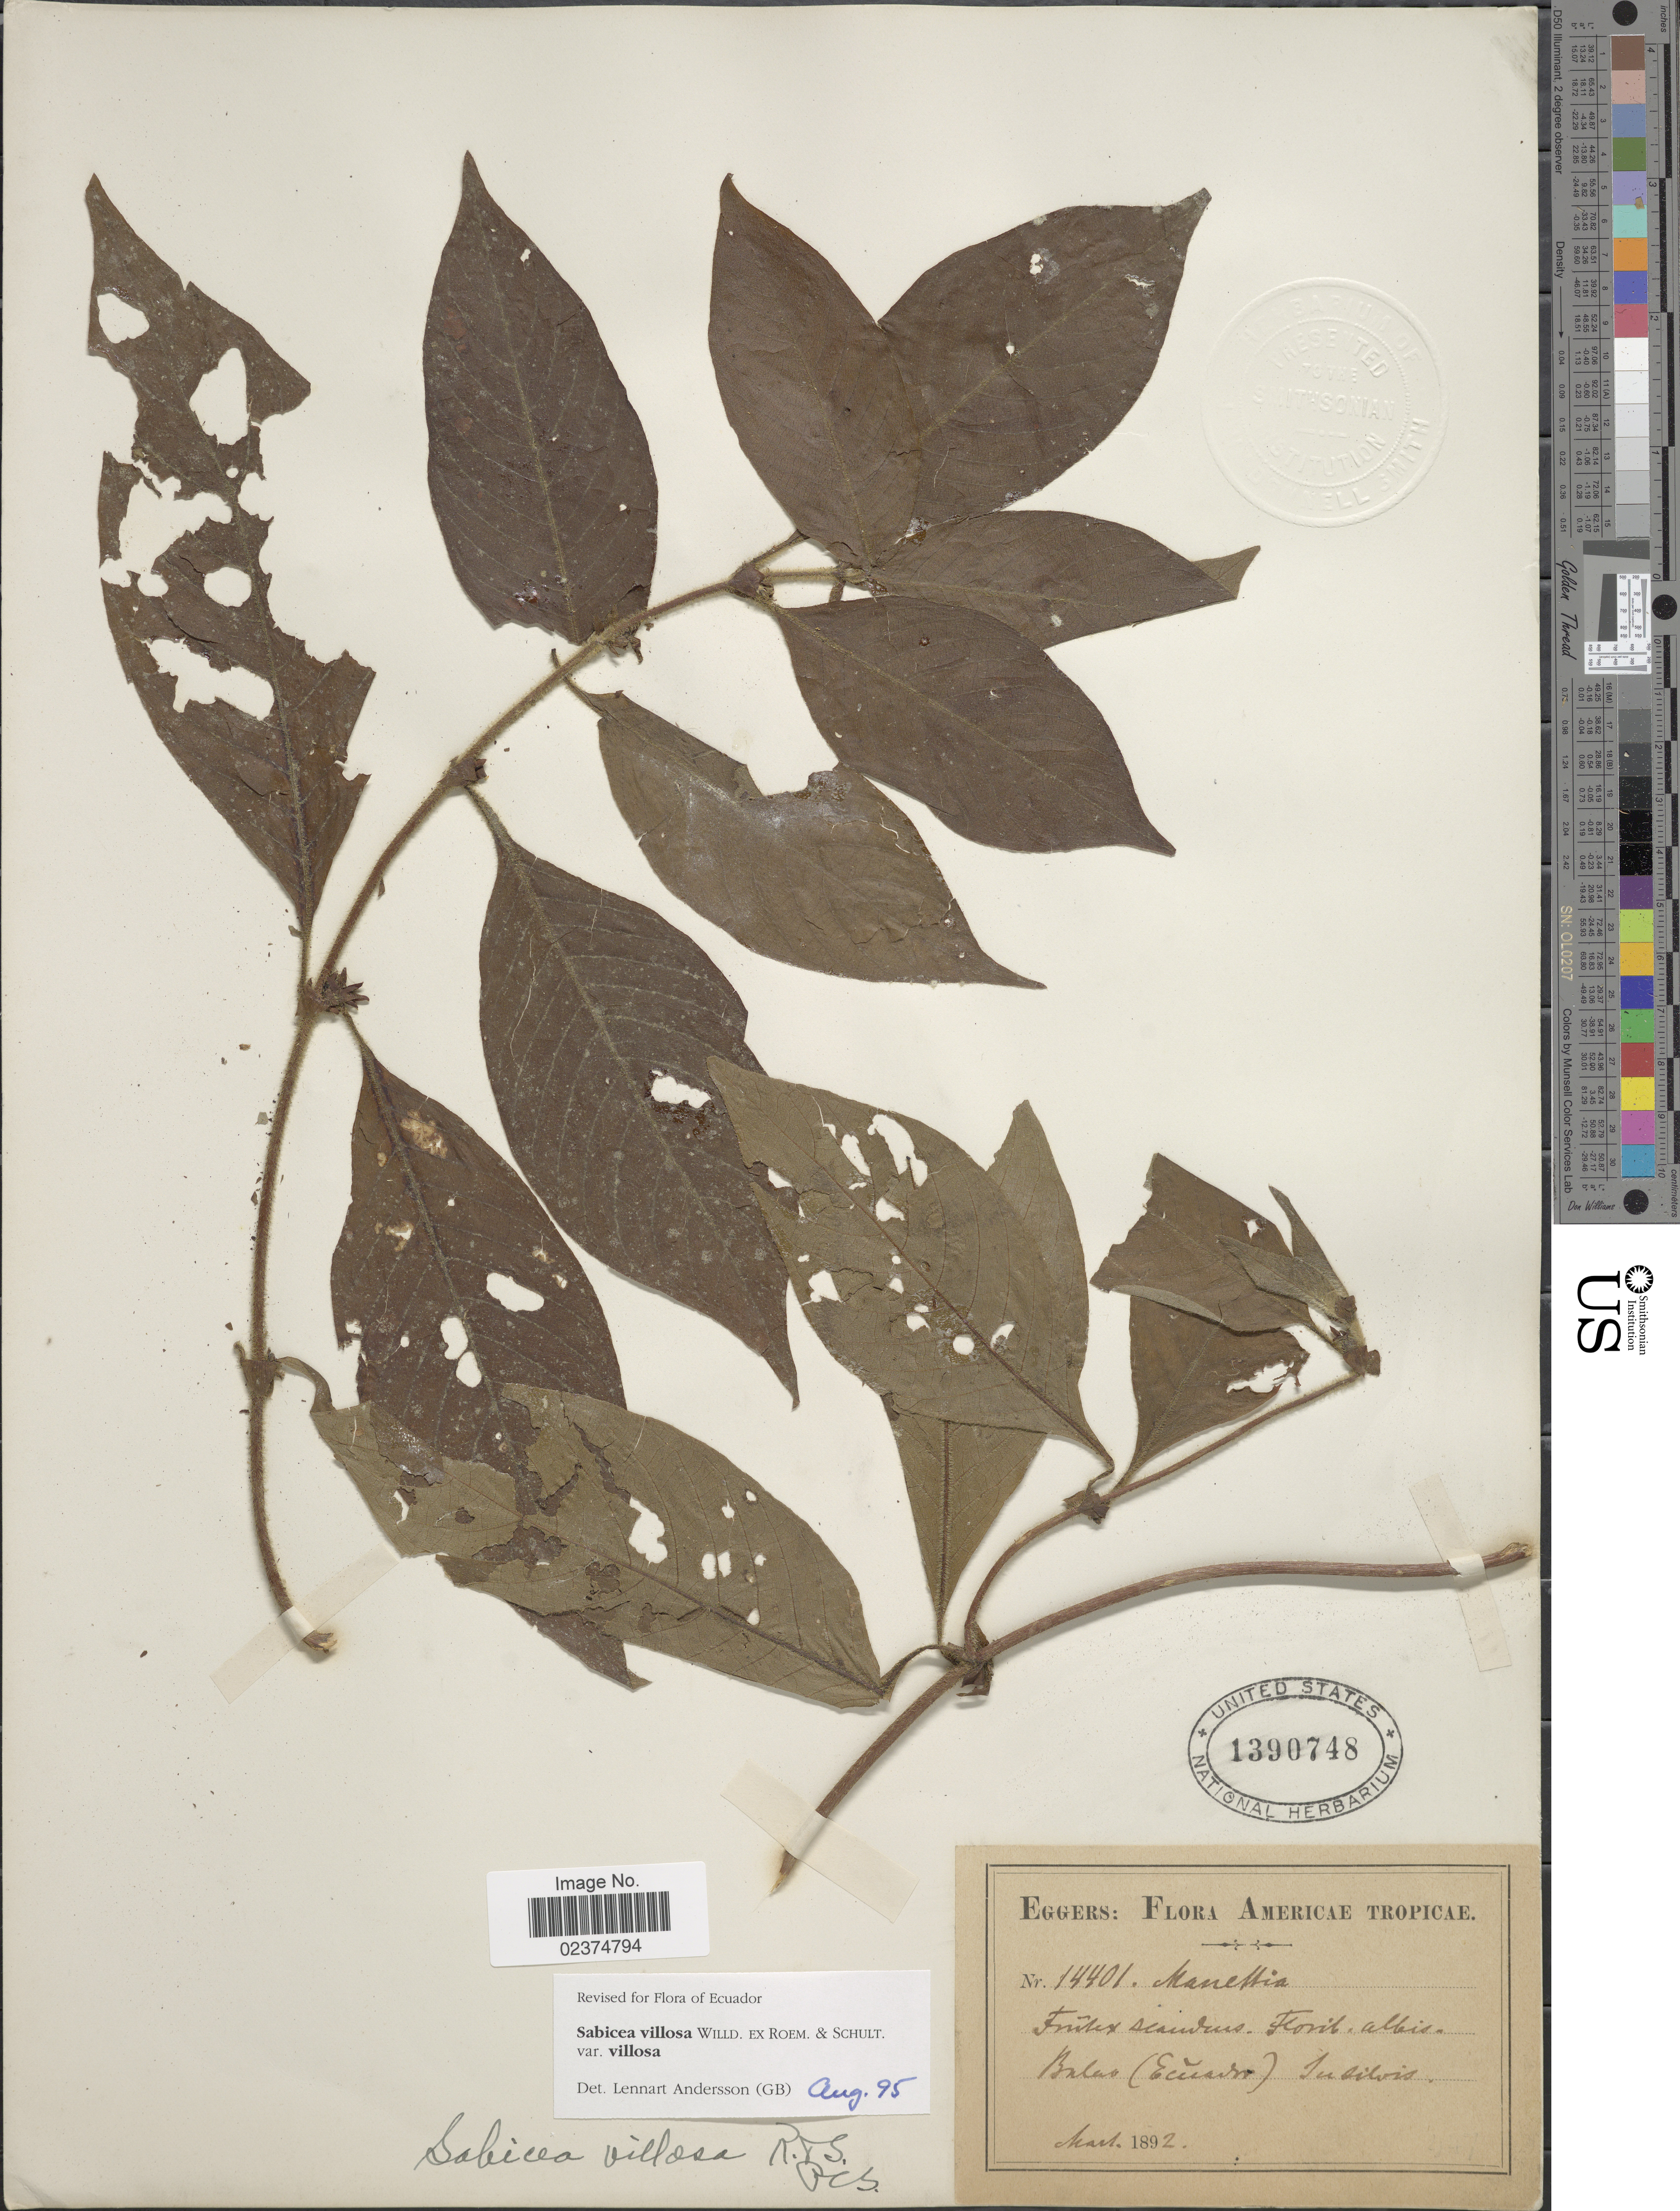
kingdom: Plantae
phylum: Tracheophyta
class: Magnoliopsida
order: Gentianales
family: Rubiaceae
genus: Sabicea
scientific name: Sabicea villosa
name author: Willd. ex Roem. & Schult.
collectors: -. Eggers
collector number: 14401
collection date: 1892-03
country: Ecuador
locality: Balao (Ecuador) In silvis.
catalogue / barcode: US 1390748